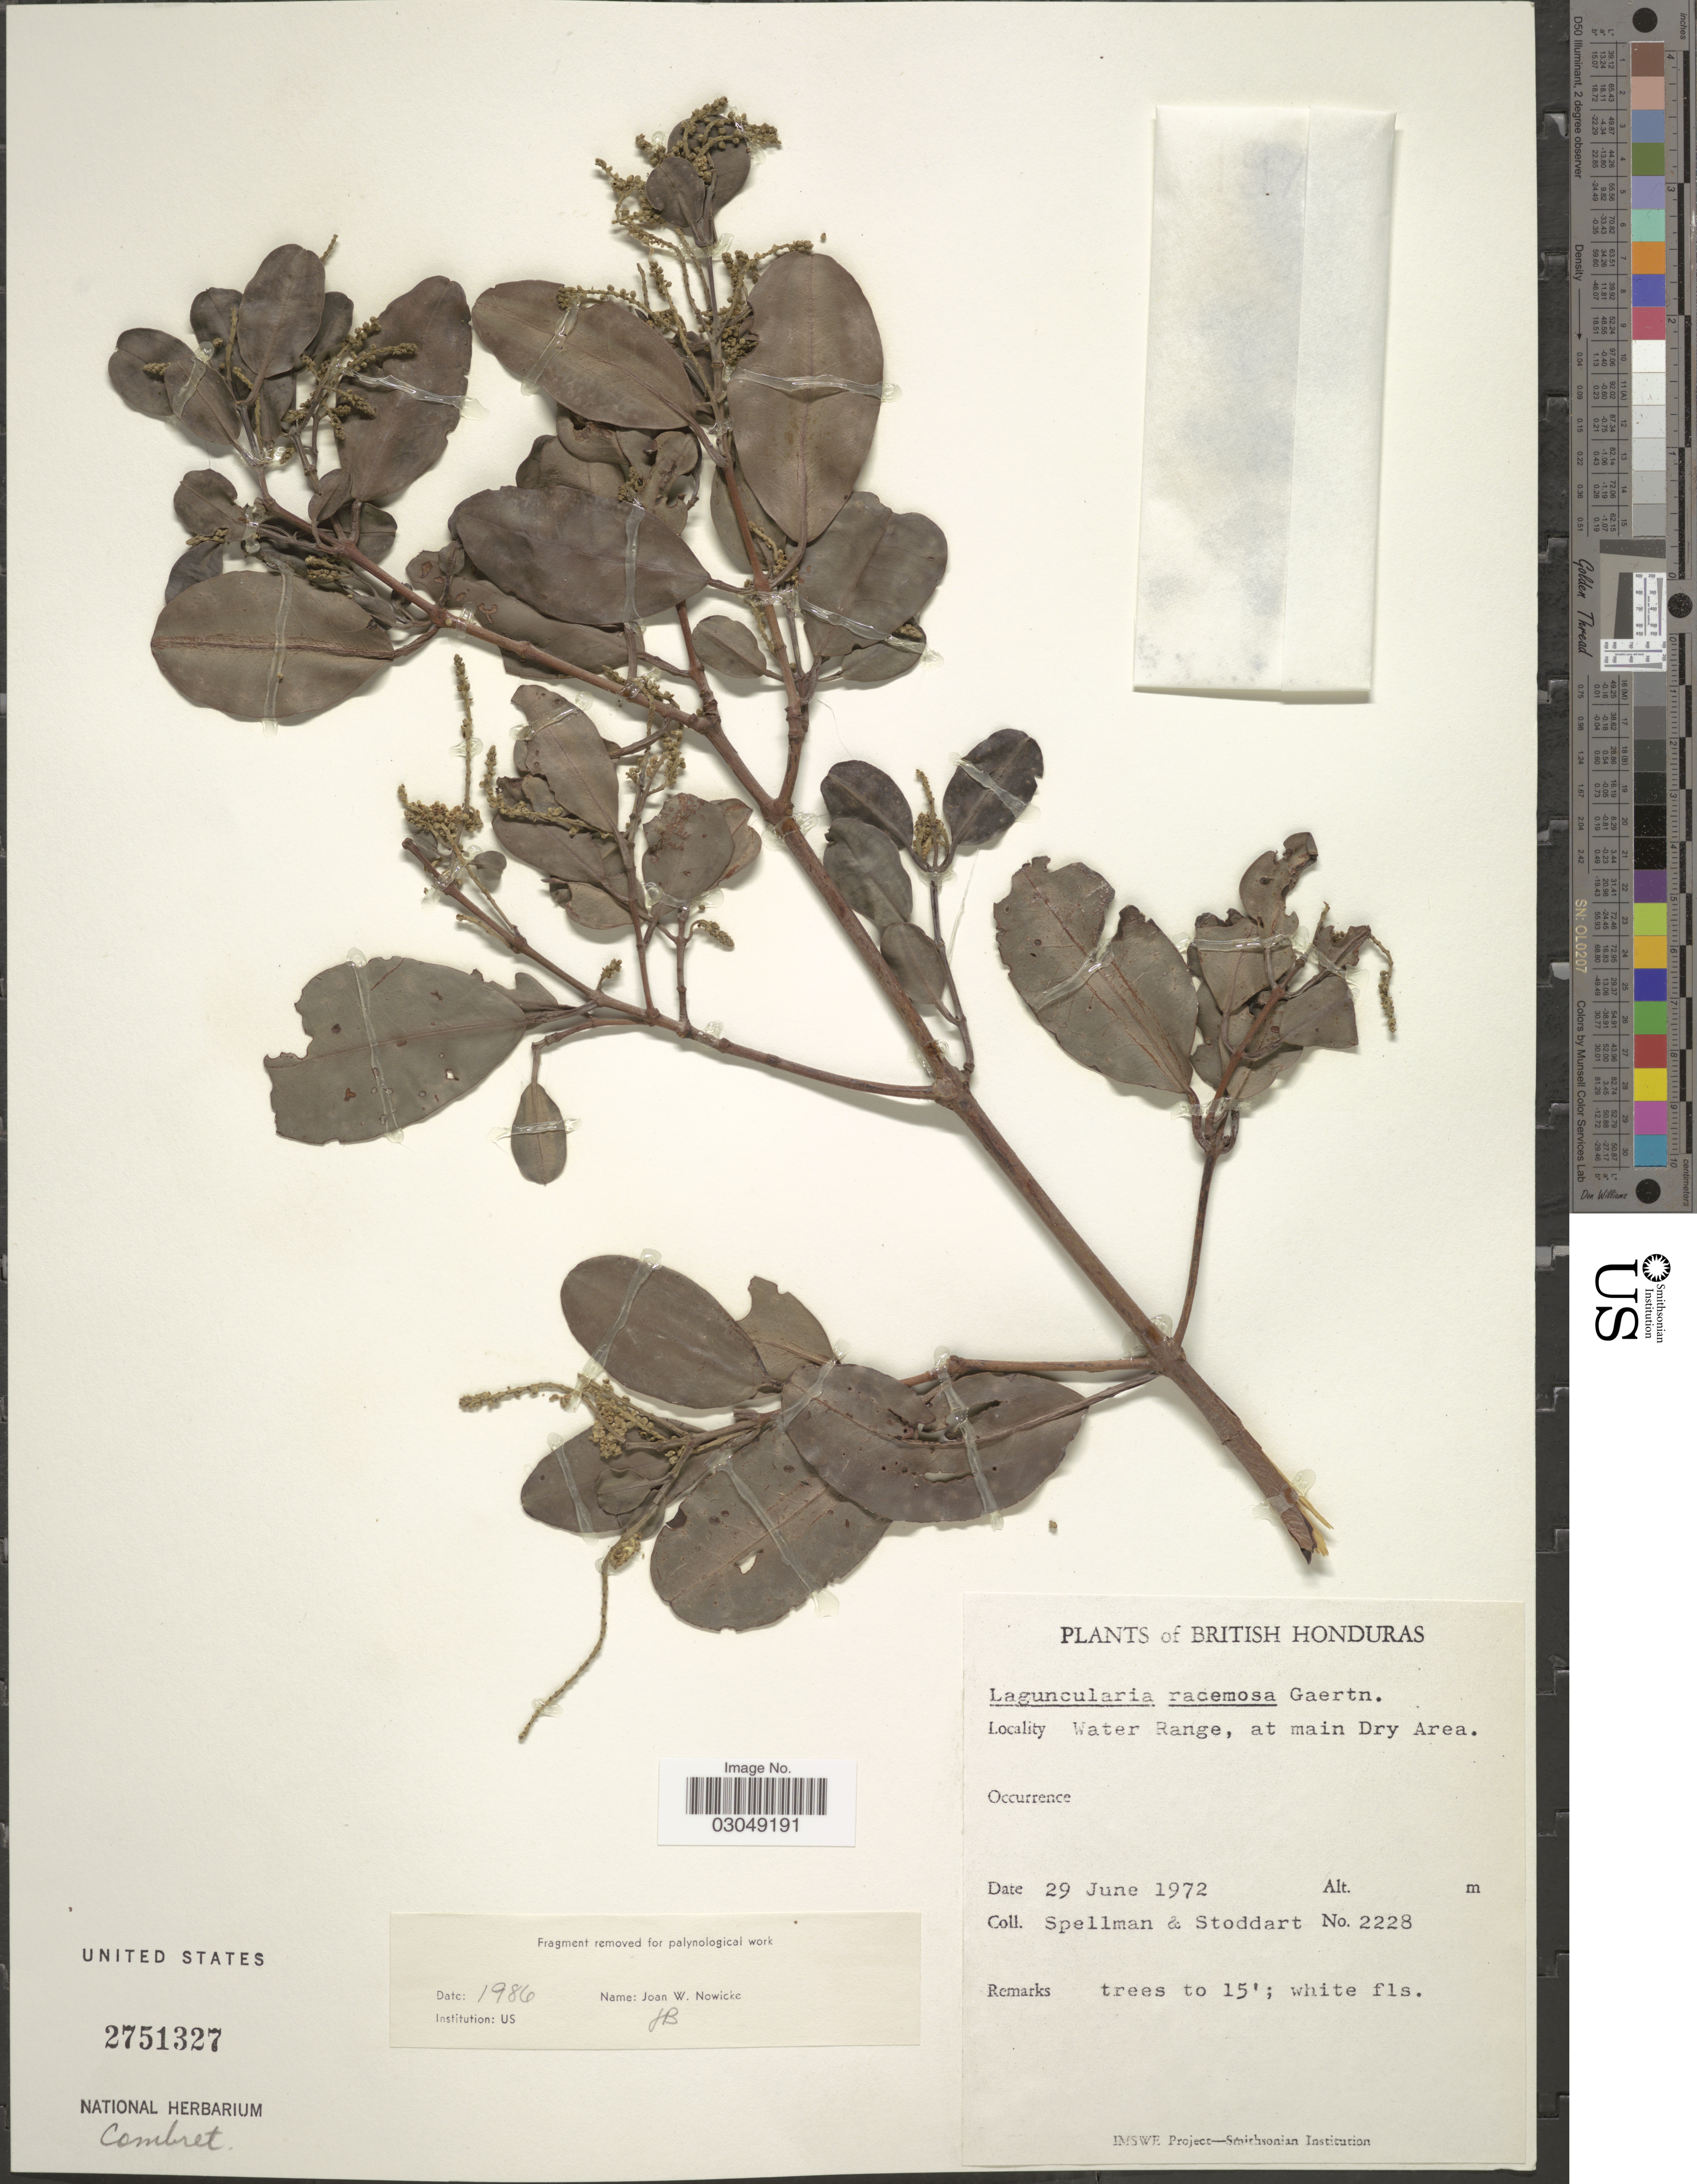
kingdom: Plantae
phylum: Tracheophyta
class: Magnoliopsida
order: Myrtales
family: Combretaceae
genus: Laguncularia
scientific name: Laguncularia racemosa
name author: (L.) C.F. Gaertn.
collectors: Spellman, -- & -. Stoddart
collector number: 2228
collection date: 1972-06-29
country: Belize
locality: British Honduras. Water Range, at main Dry Area.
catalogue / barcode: US 2751327